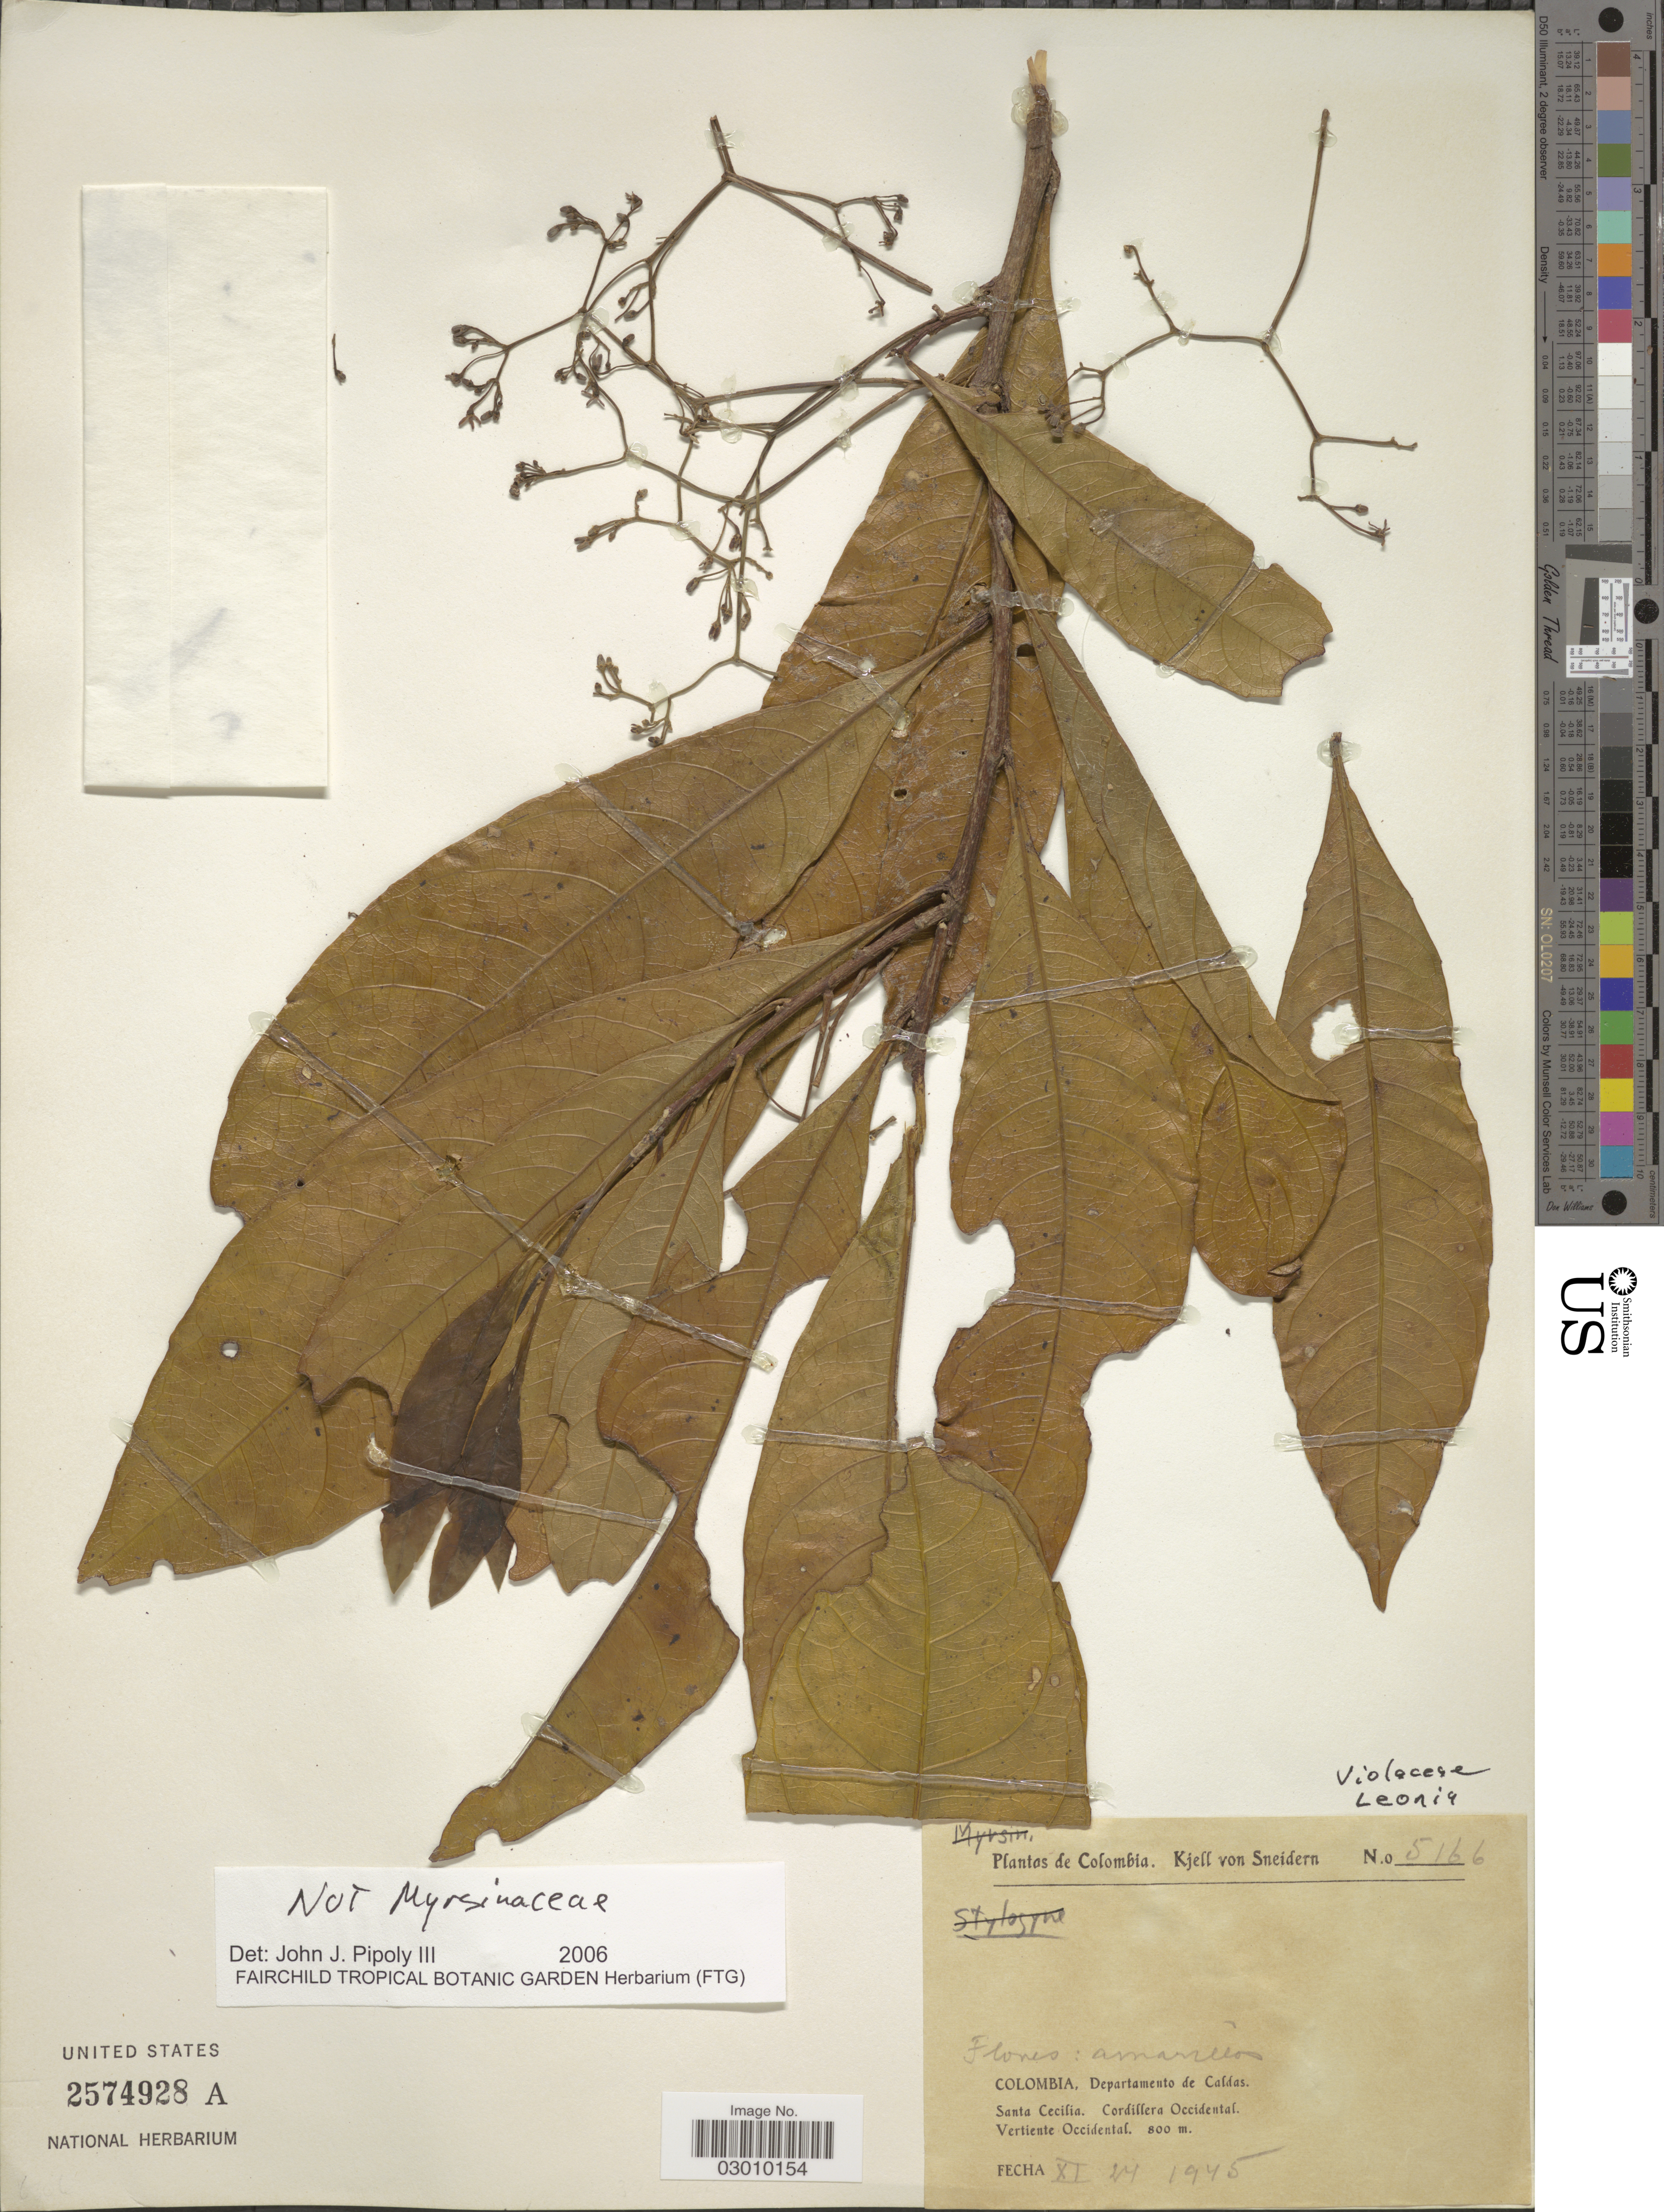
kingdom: Plantae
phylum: Tracheophyta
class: Magnoliopsida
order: Malpighiales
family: Violaceae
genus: Leonia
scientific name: Leonia sp.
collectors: K. von Sneidern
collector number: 5166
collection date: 1945-11-24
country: Colombia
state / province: Caldas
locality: Departamento de Caldas. Santa Cecilia. Cordillera a Occidental. Vertiente Occidental.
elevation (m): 800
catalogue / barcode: US 2574928A